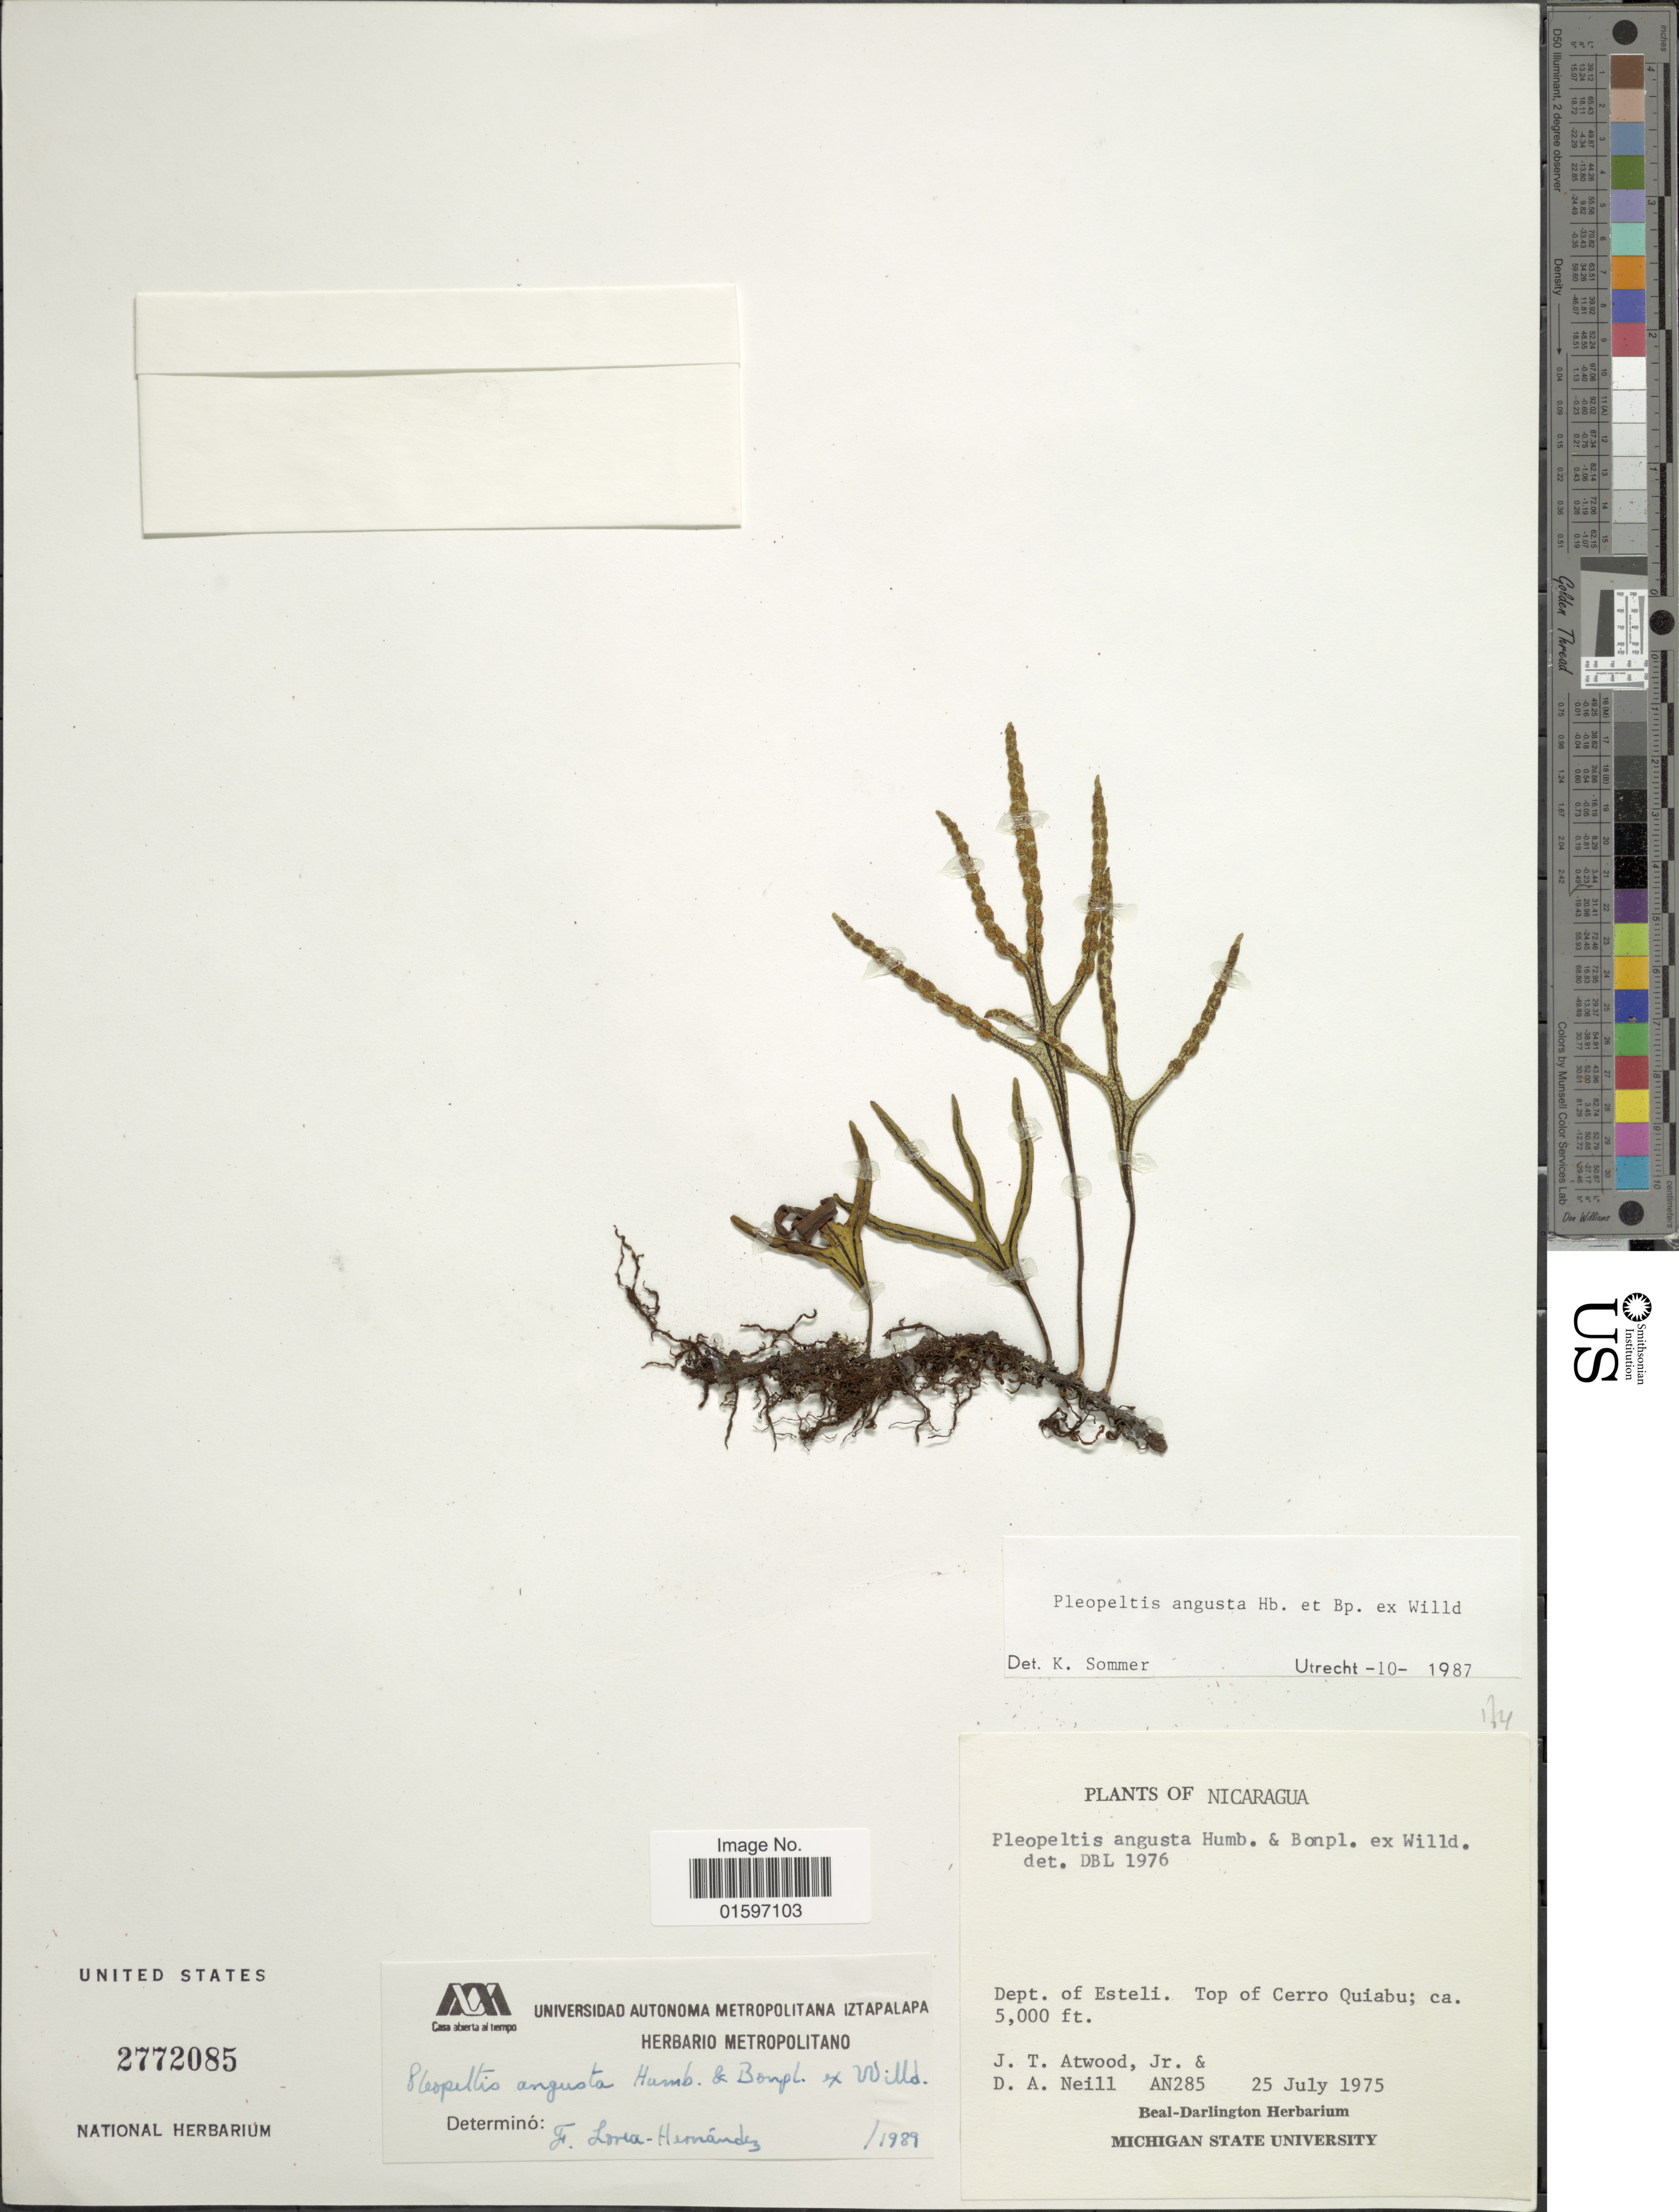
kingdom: Plantae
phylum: Tracheophyta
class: Polypodiopsida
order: Polypodiales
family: Polypodiaceae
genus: Pleopeltis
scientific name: Pleopeltis angusta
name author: Humb. & Bonap. ex Willd.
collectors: J. T. Atwood & D. A. Neill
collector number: AN285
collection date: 1975-07-25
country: Nicaragua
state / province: Esteli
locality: Nicaragua, Top of Cerro Quiabu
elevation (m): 1524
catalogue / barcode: US 2772085